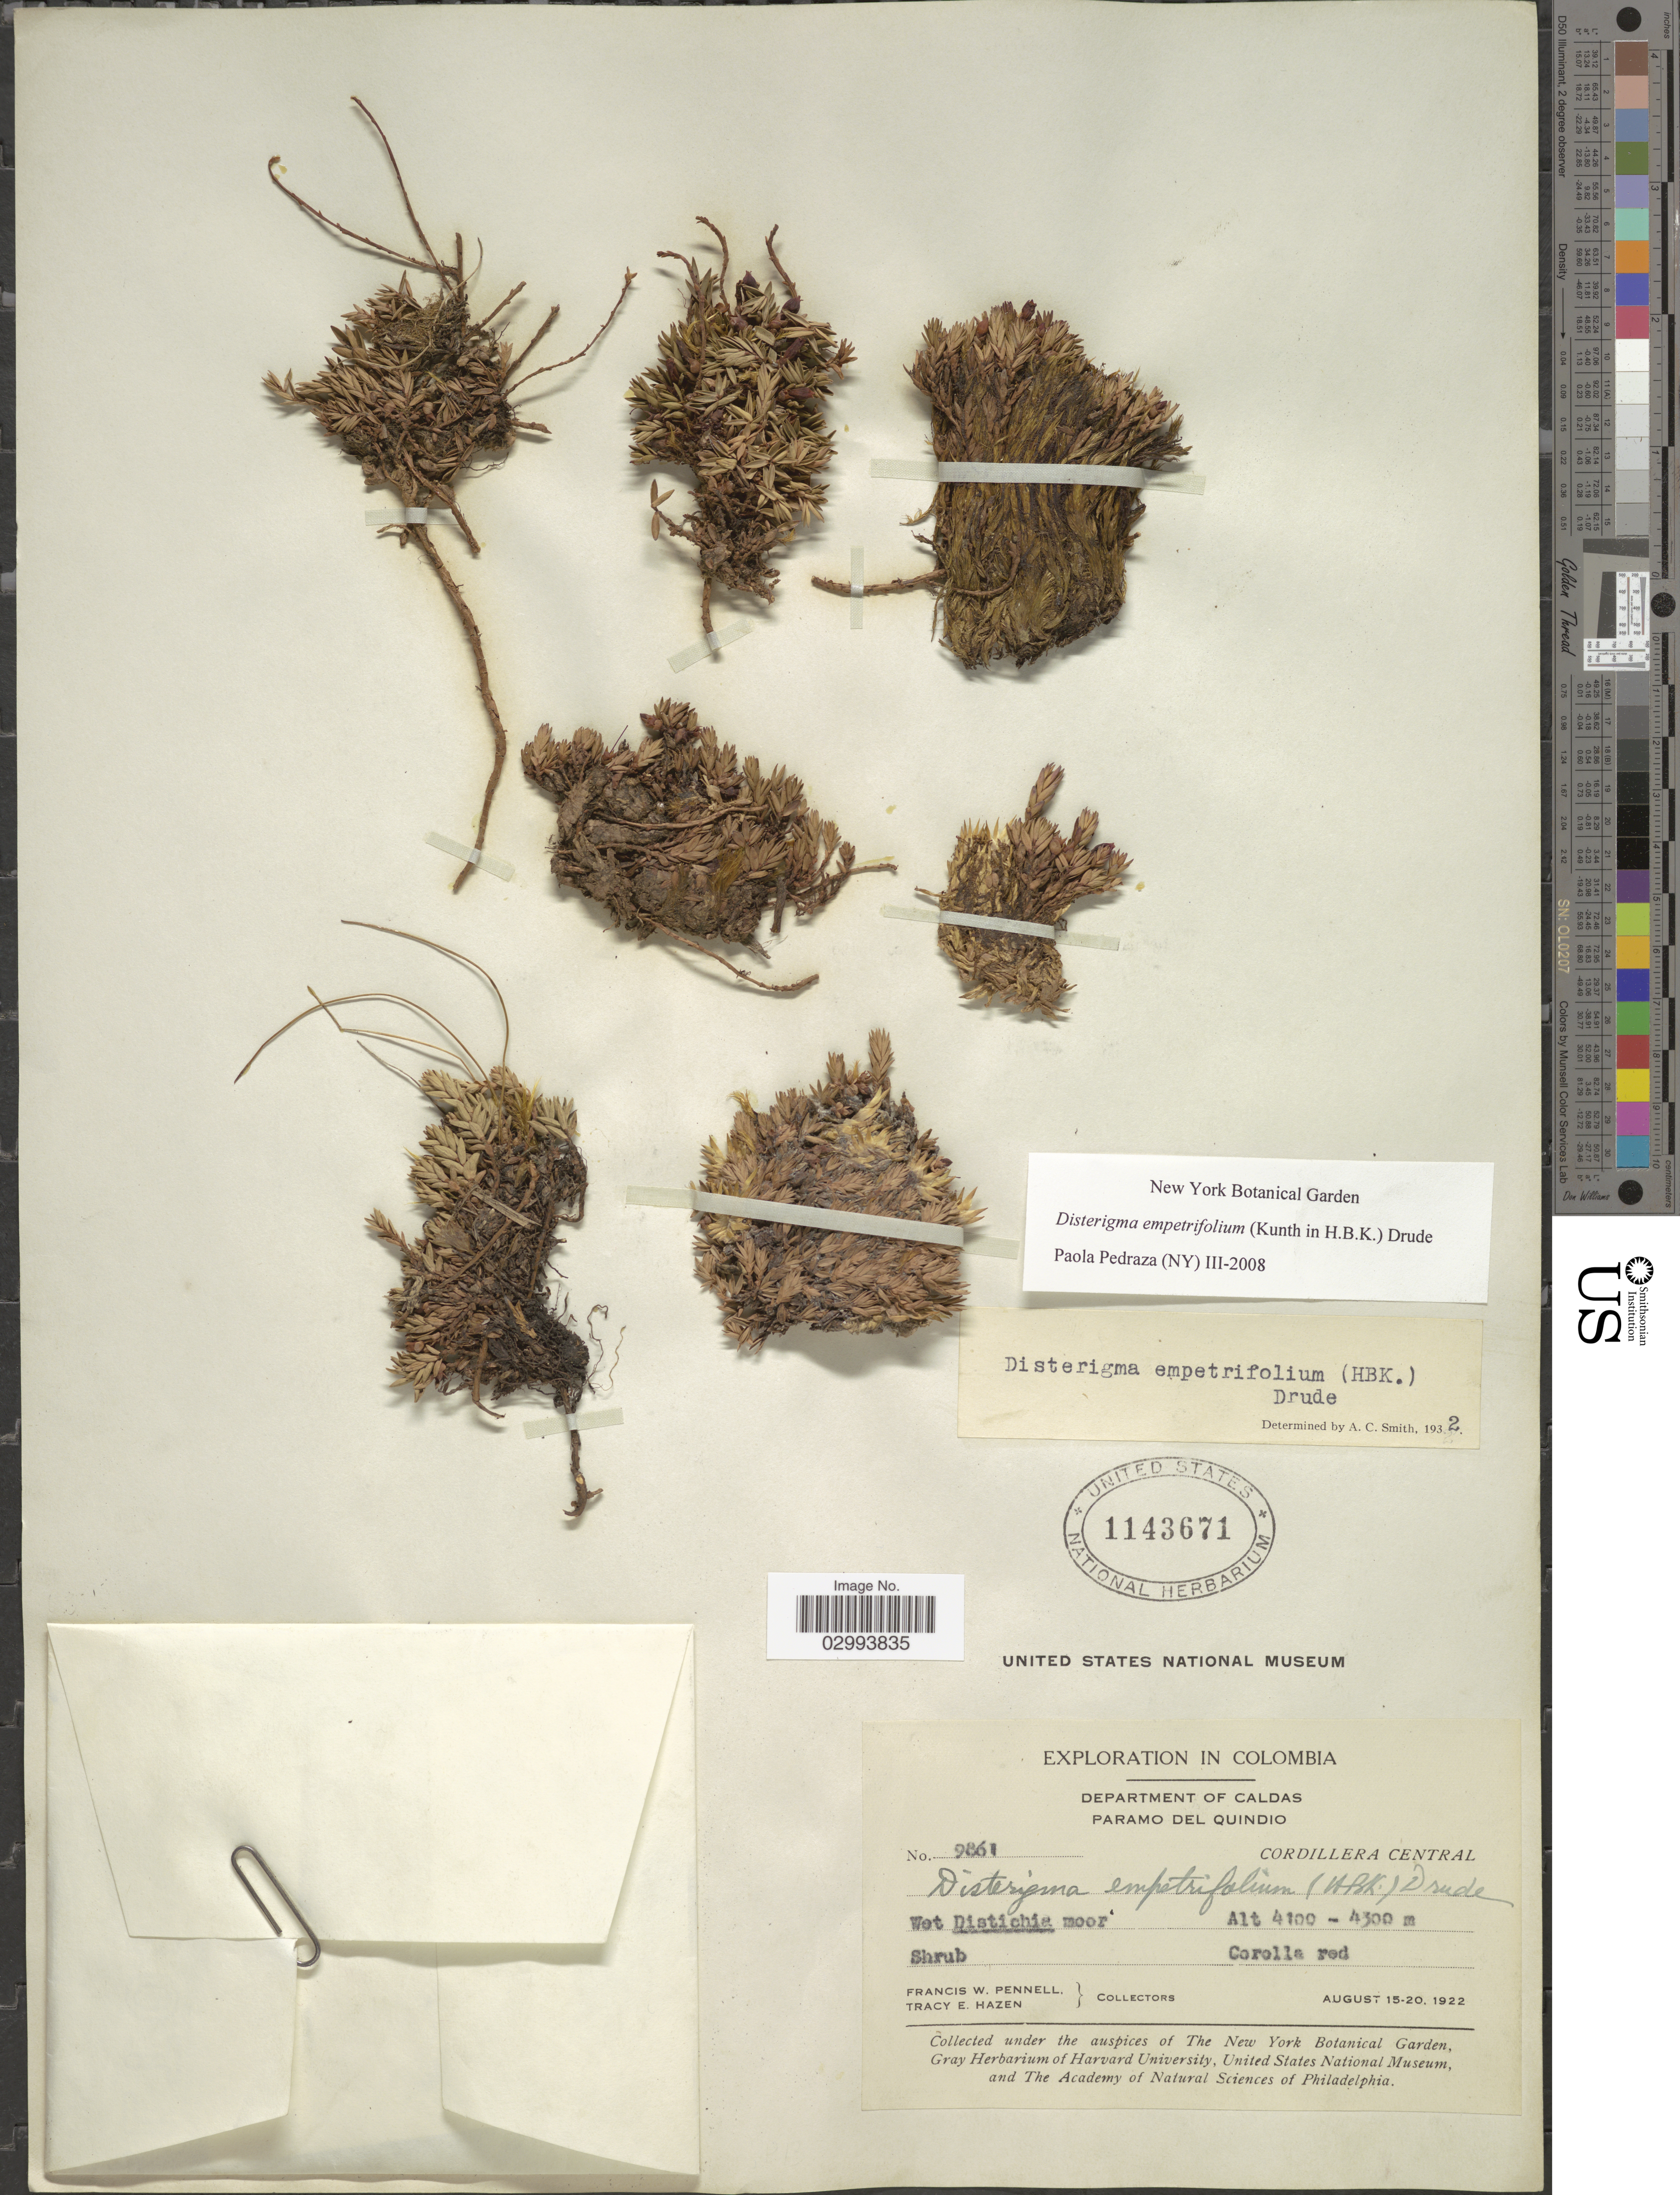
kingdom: Plantae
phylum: Tracheophyta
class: Magnoliopsida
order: Ericales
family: Ericaceae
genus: Disterigma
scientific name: Disterigma empetrifolium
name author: (Kunth) Drude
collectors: F. W. Pennell & T. E. Hazen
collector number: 9861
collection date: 1922-08-15/1922-08-22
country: Colombia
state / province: Caldas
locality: Department of Caldas. Paramo del Quindio. Cordillera Central.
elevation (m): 4100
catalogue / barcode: US 1143671